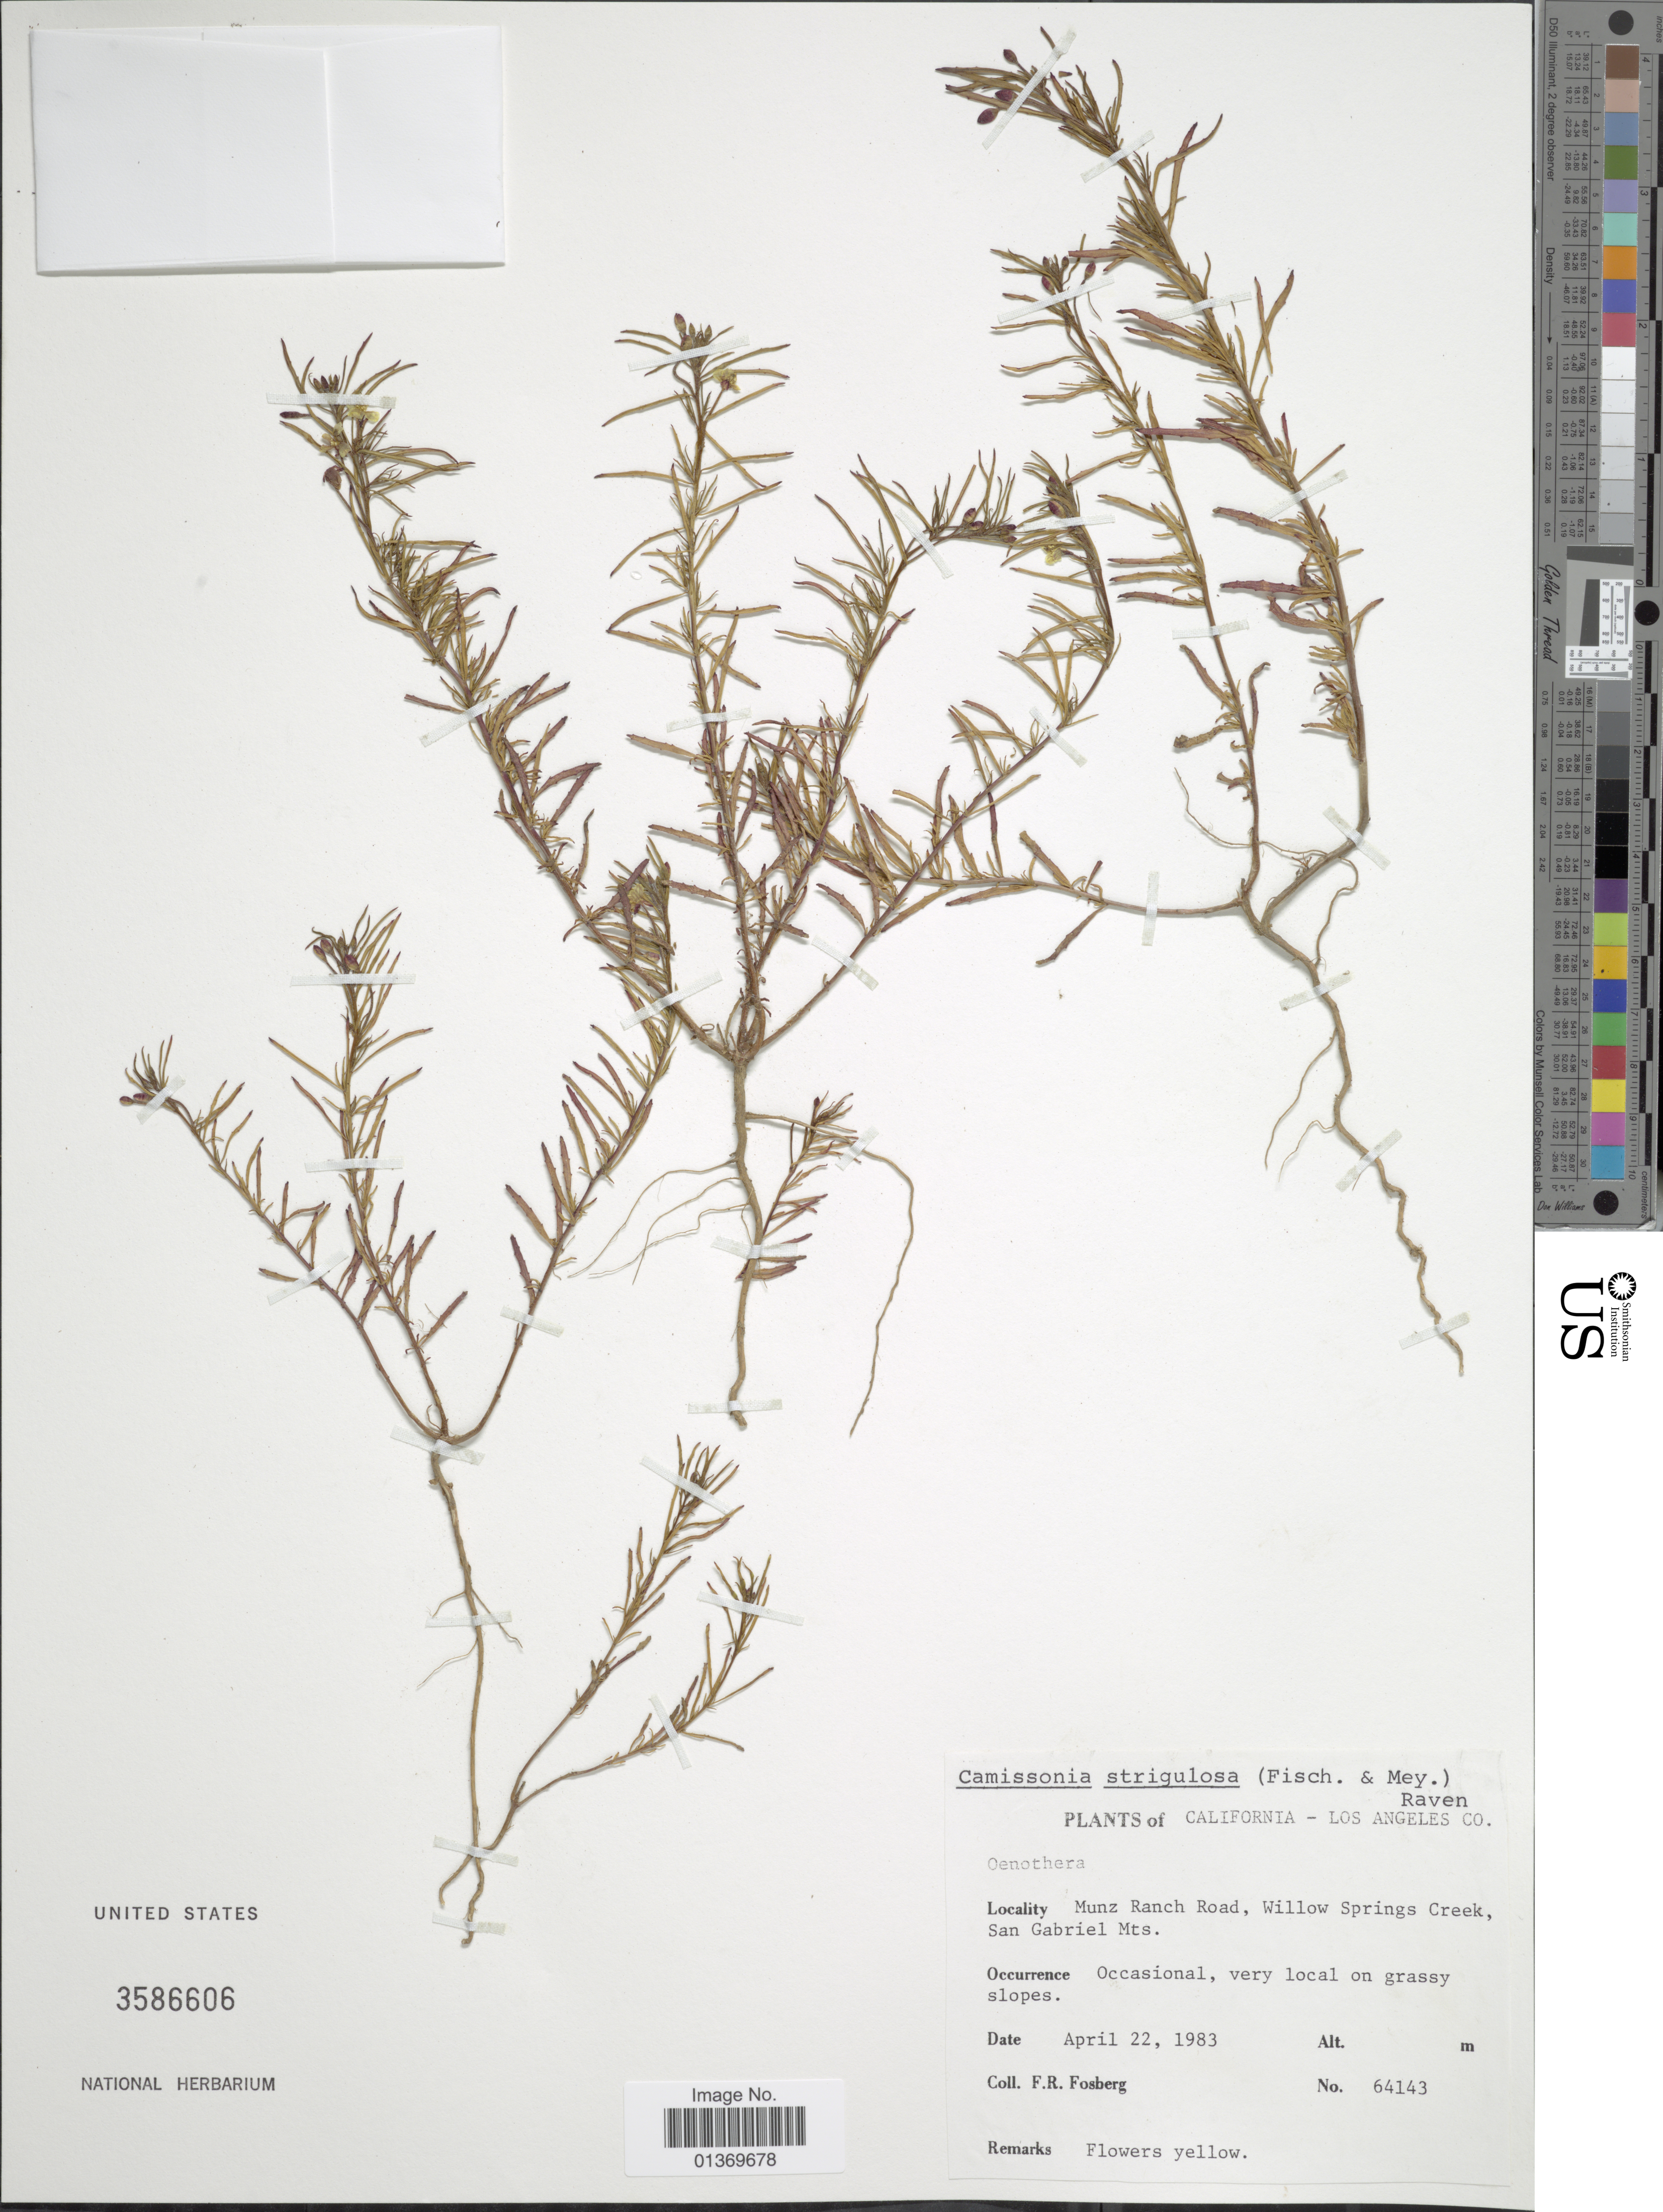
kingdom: Plantae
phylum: Tracheophyta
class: Magnoliopsida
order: Myrtales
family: Onagraceae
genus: Camissonia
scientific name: Camissonia strigulosa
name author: (Fisch. & C.A. Mey.) P.H. Raven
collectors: F. R. Fosberg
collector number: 64143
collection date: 1983-04-22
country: United States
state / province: California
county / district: Los Angeles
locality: Los Angeles Co, Munz Ranch Road, Willow Springs Creek, San Gabriel Mts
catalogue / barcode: US 3586606